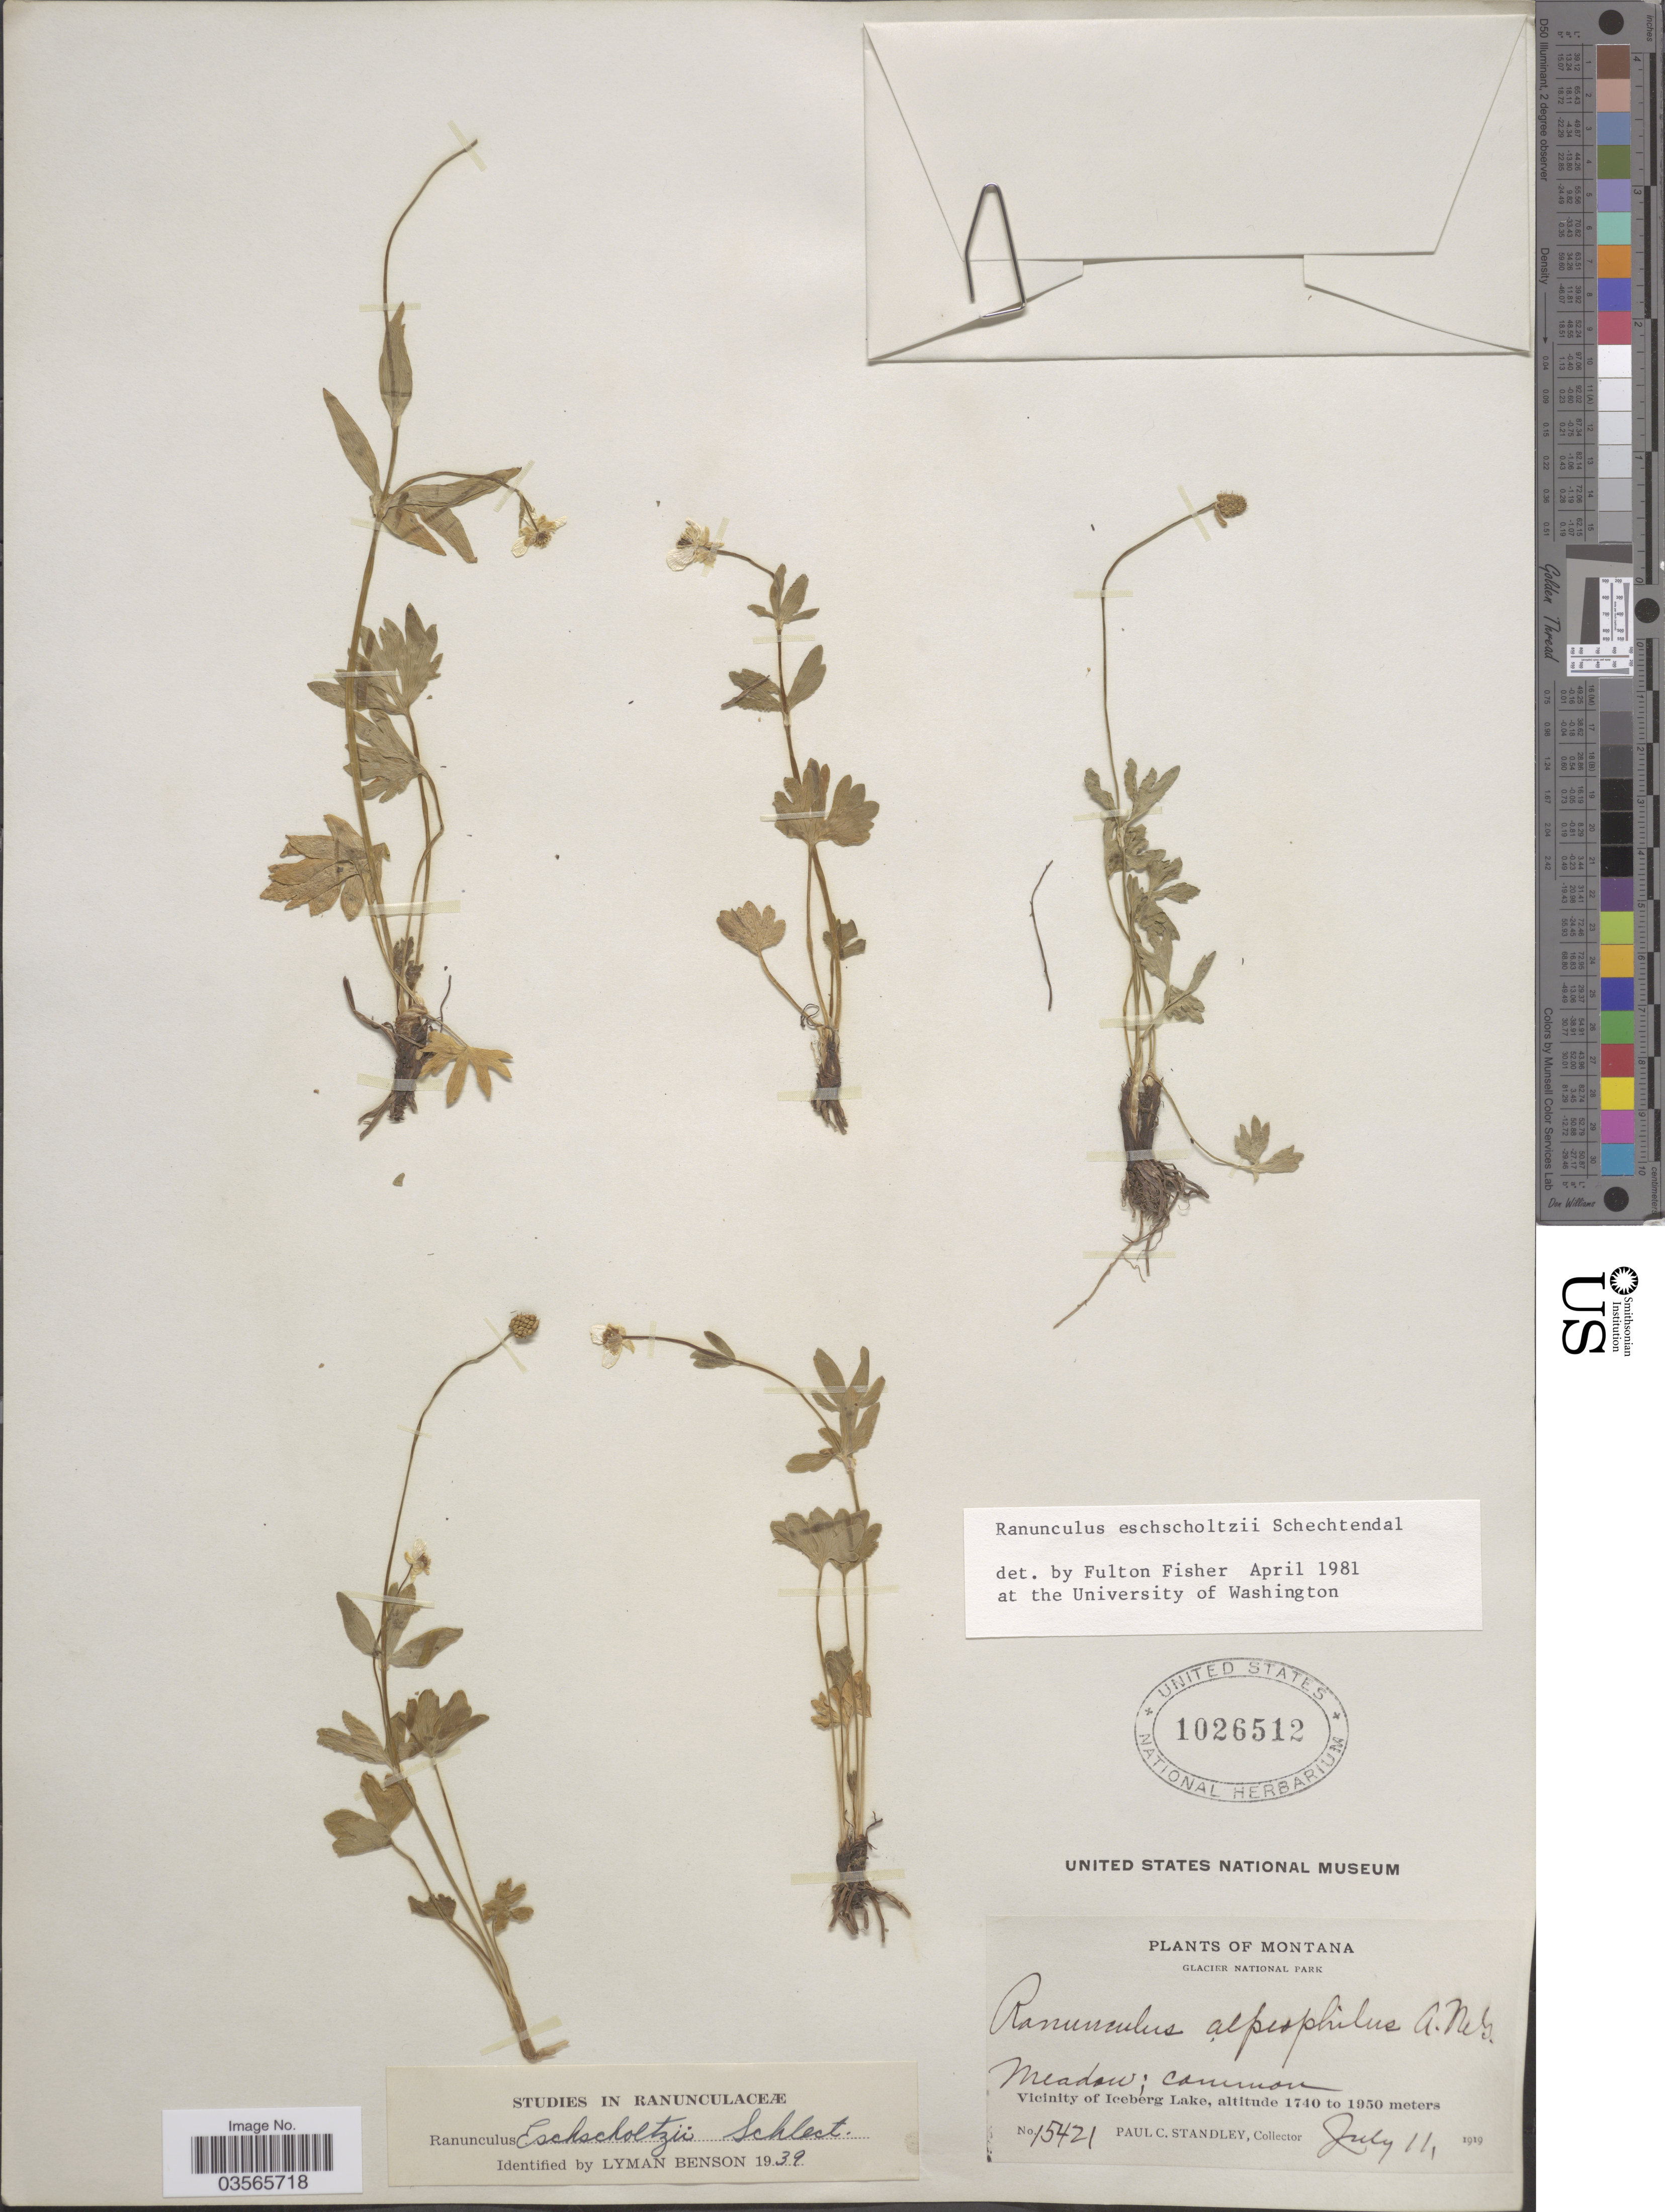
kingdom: Plantae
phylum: Tracheophyta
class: Magnoliopsida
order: Ranunculales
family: Ranunculaceae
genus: Ranunculus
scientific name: Ranunculus eschscholtzii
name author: Schltdl.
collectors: P. C. Standley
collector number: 15421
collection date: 1919-07-11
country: United States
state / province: Montana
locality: Glacier National Park. Vicinity of Iceberg Lake.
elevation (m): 1740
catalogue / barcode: US 1026512